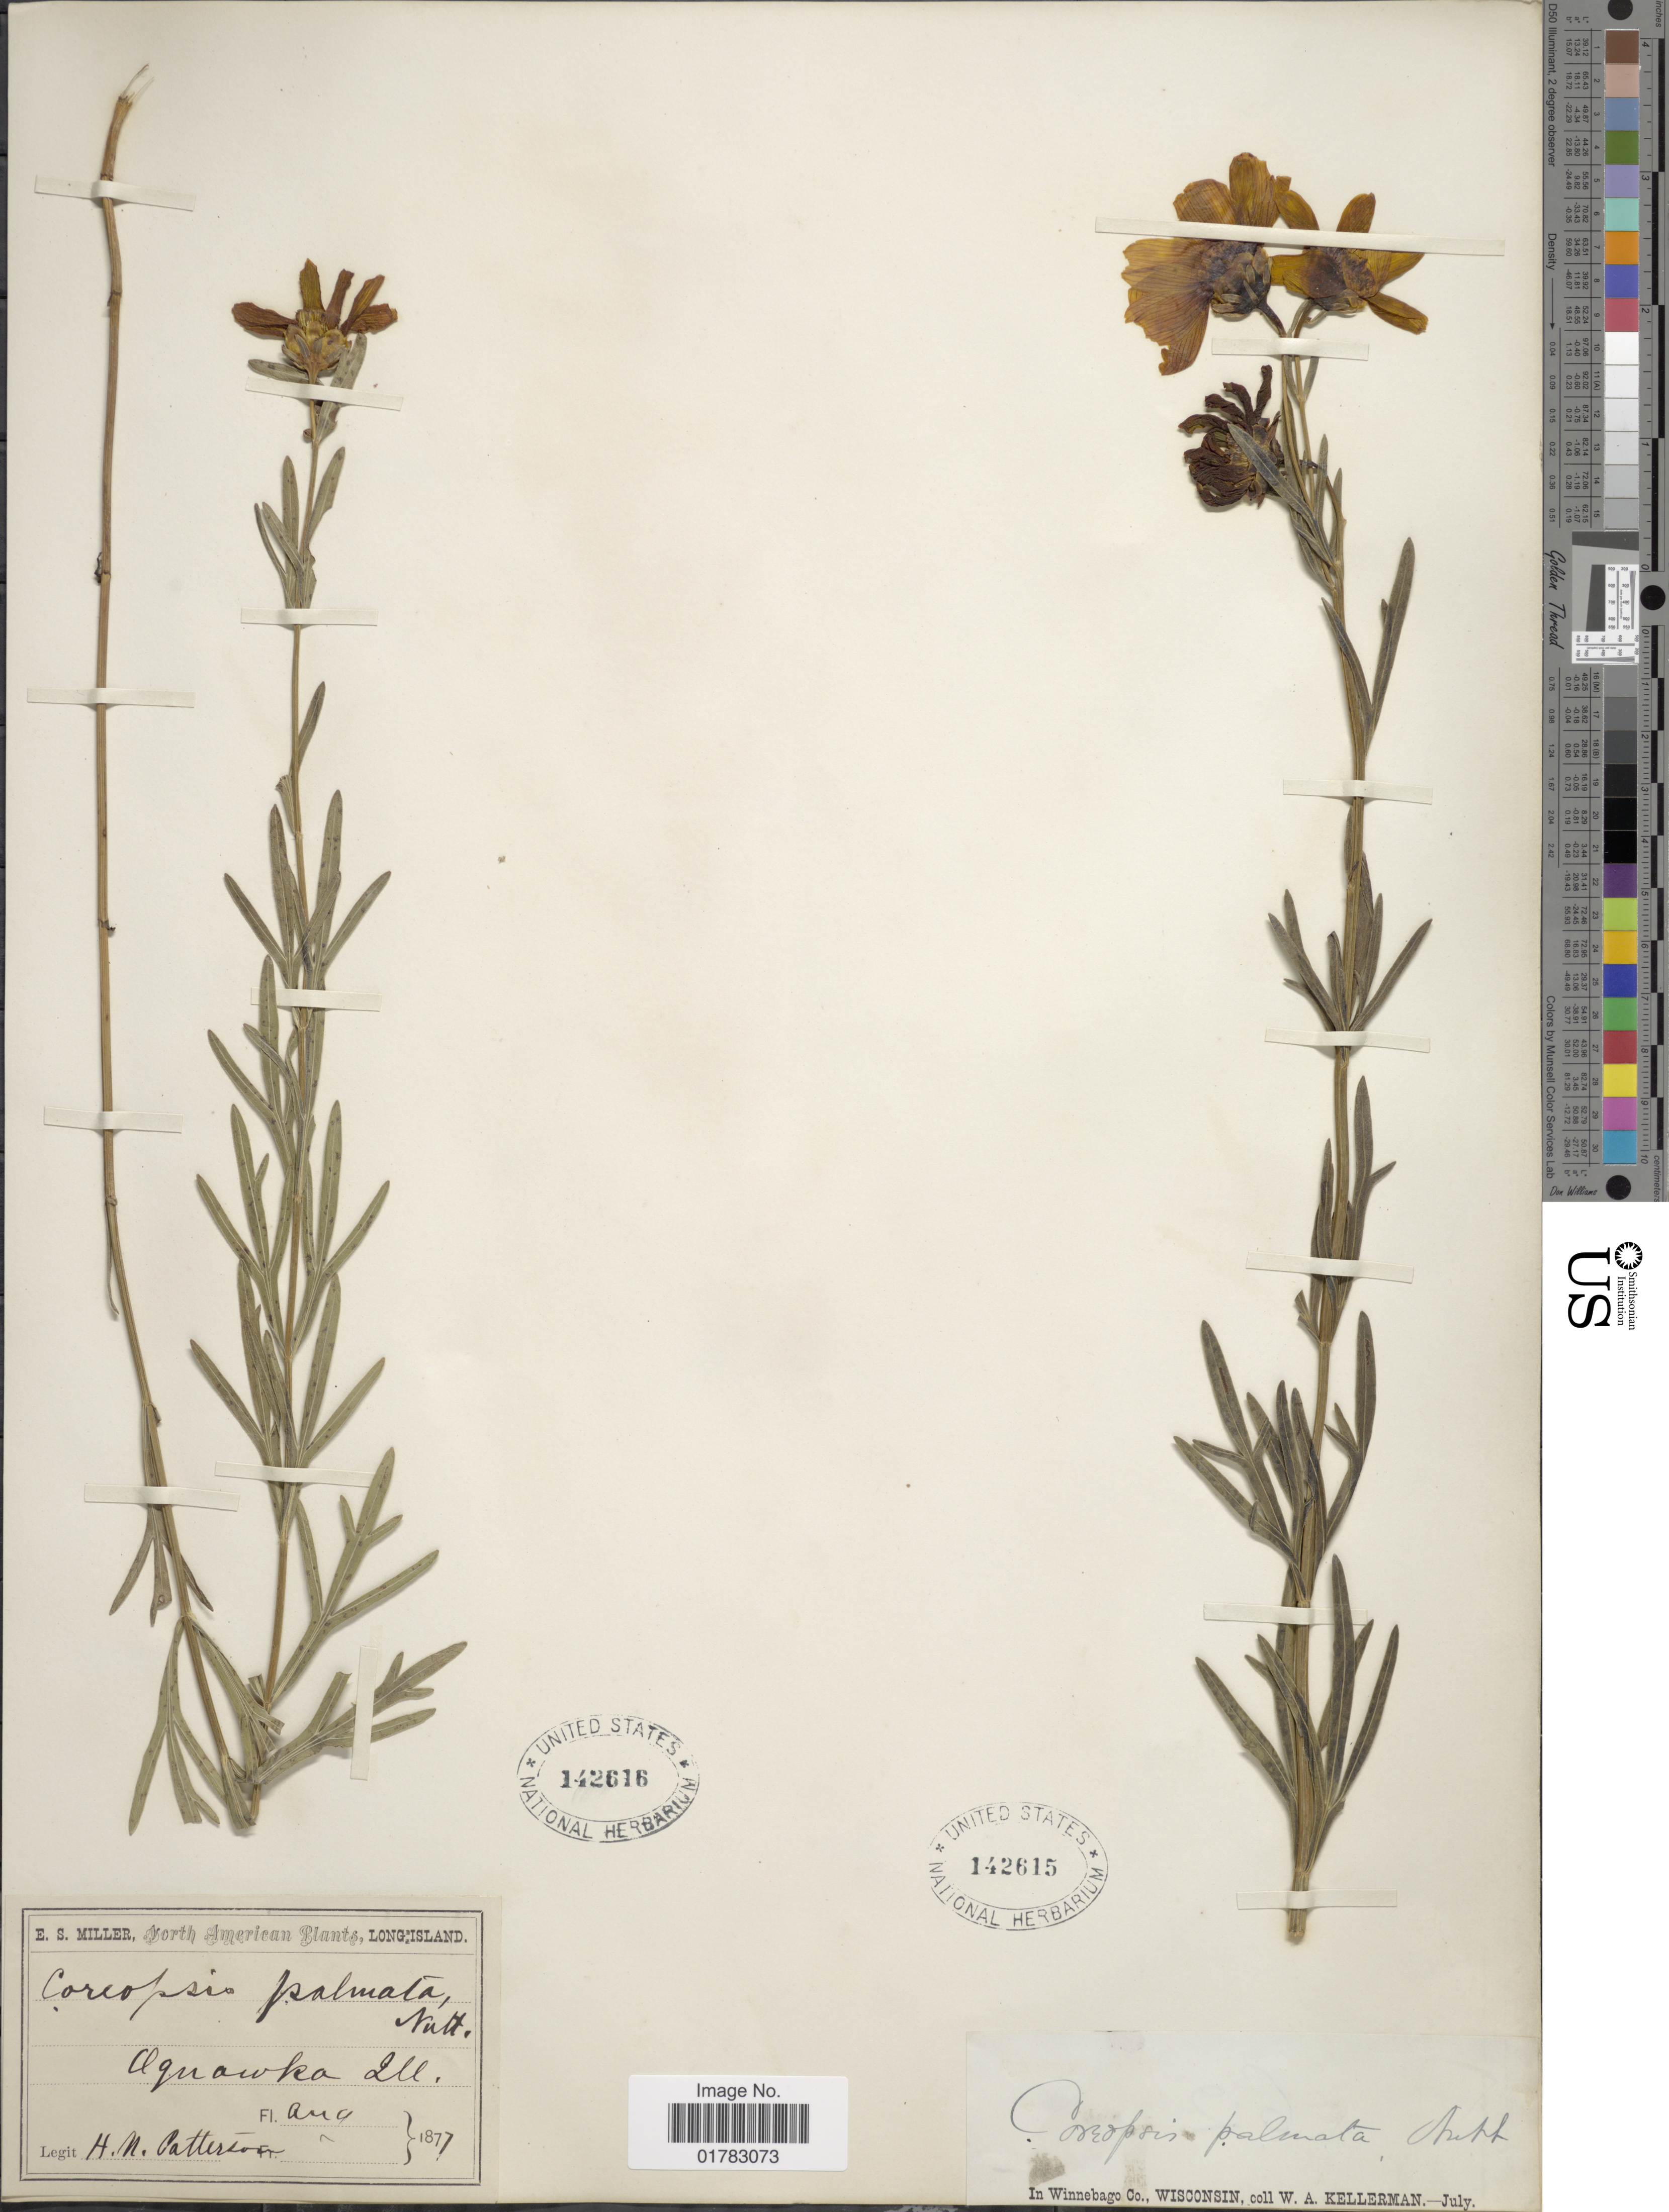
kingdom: Plantae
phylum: Tracheophyta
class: Magnoliopsida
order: Asterales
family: Asteraceae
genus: Coreopsis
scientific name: Coreopsis palmata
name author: Nutt.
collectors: W. Kellerman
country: United States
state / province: Wisconsin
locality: Winnebago Co.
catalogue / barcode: US 142615